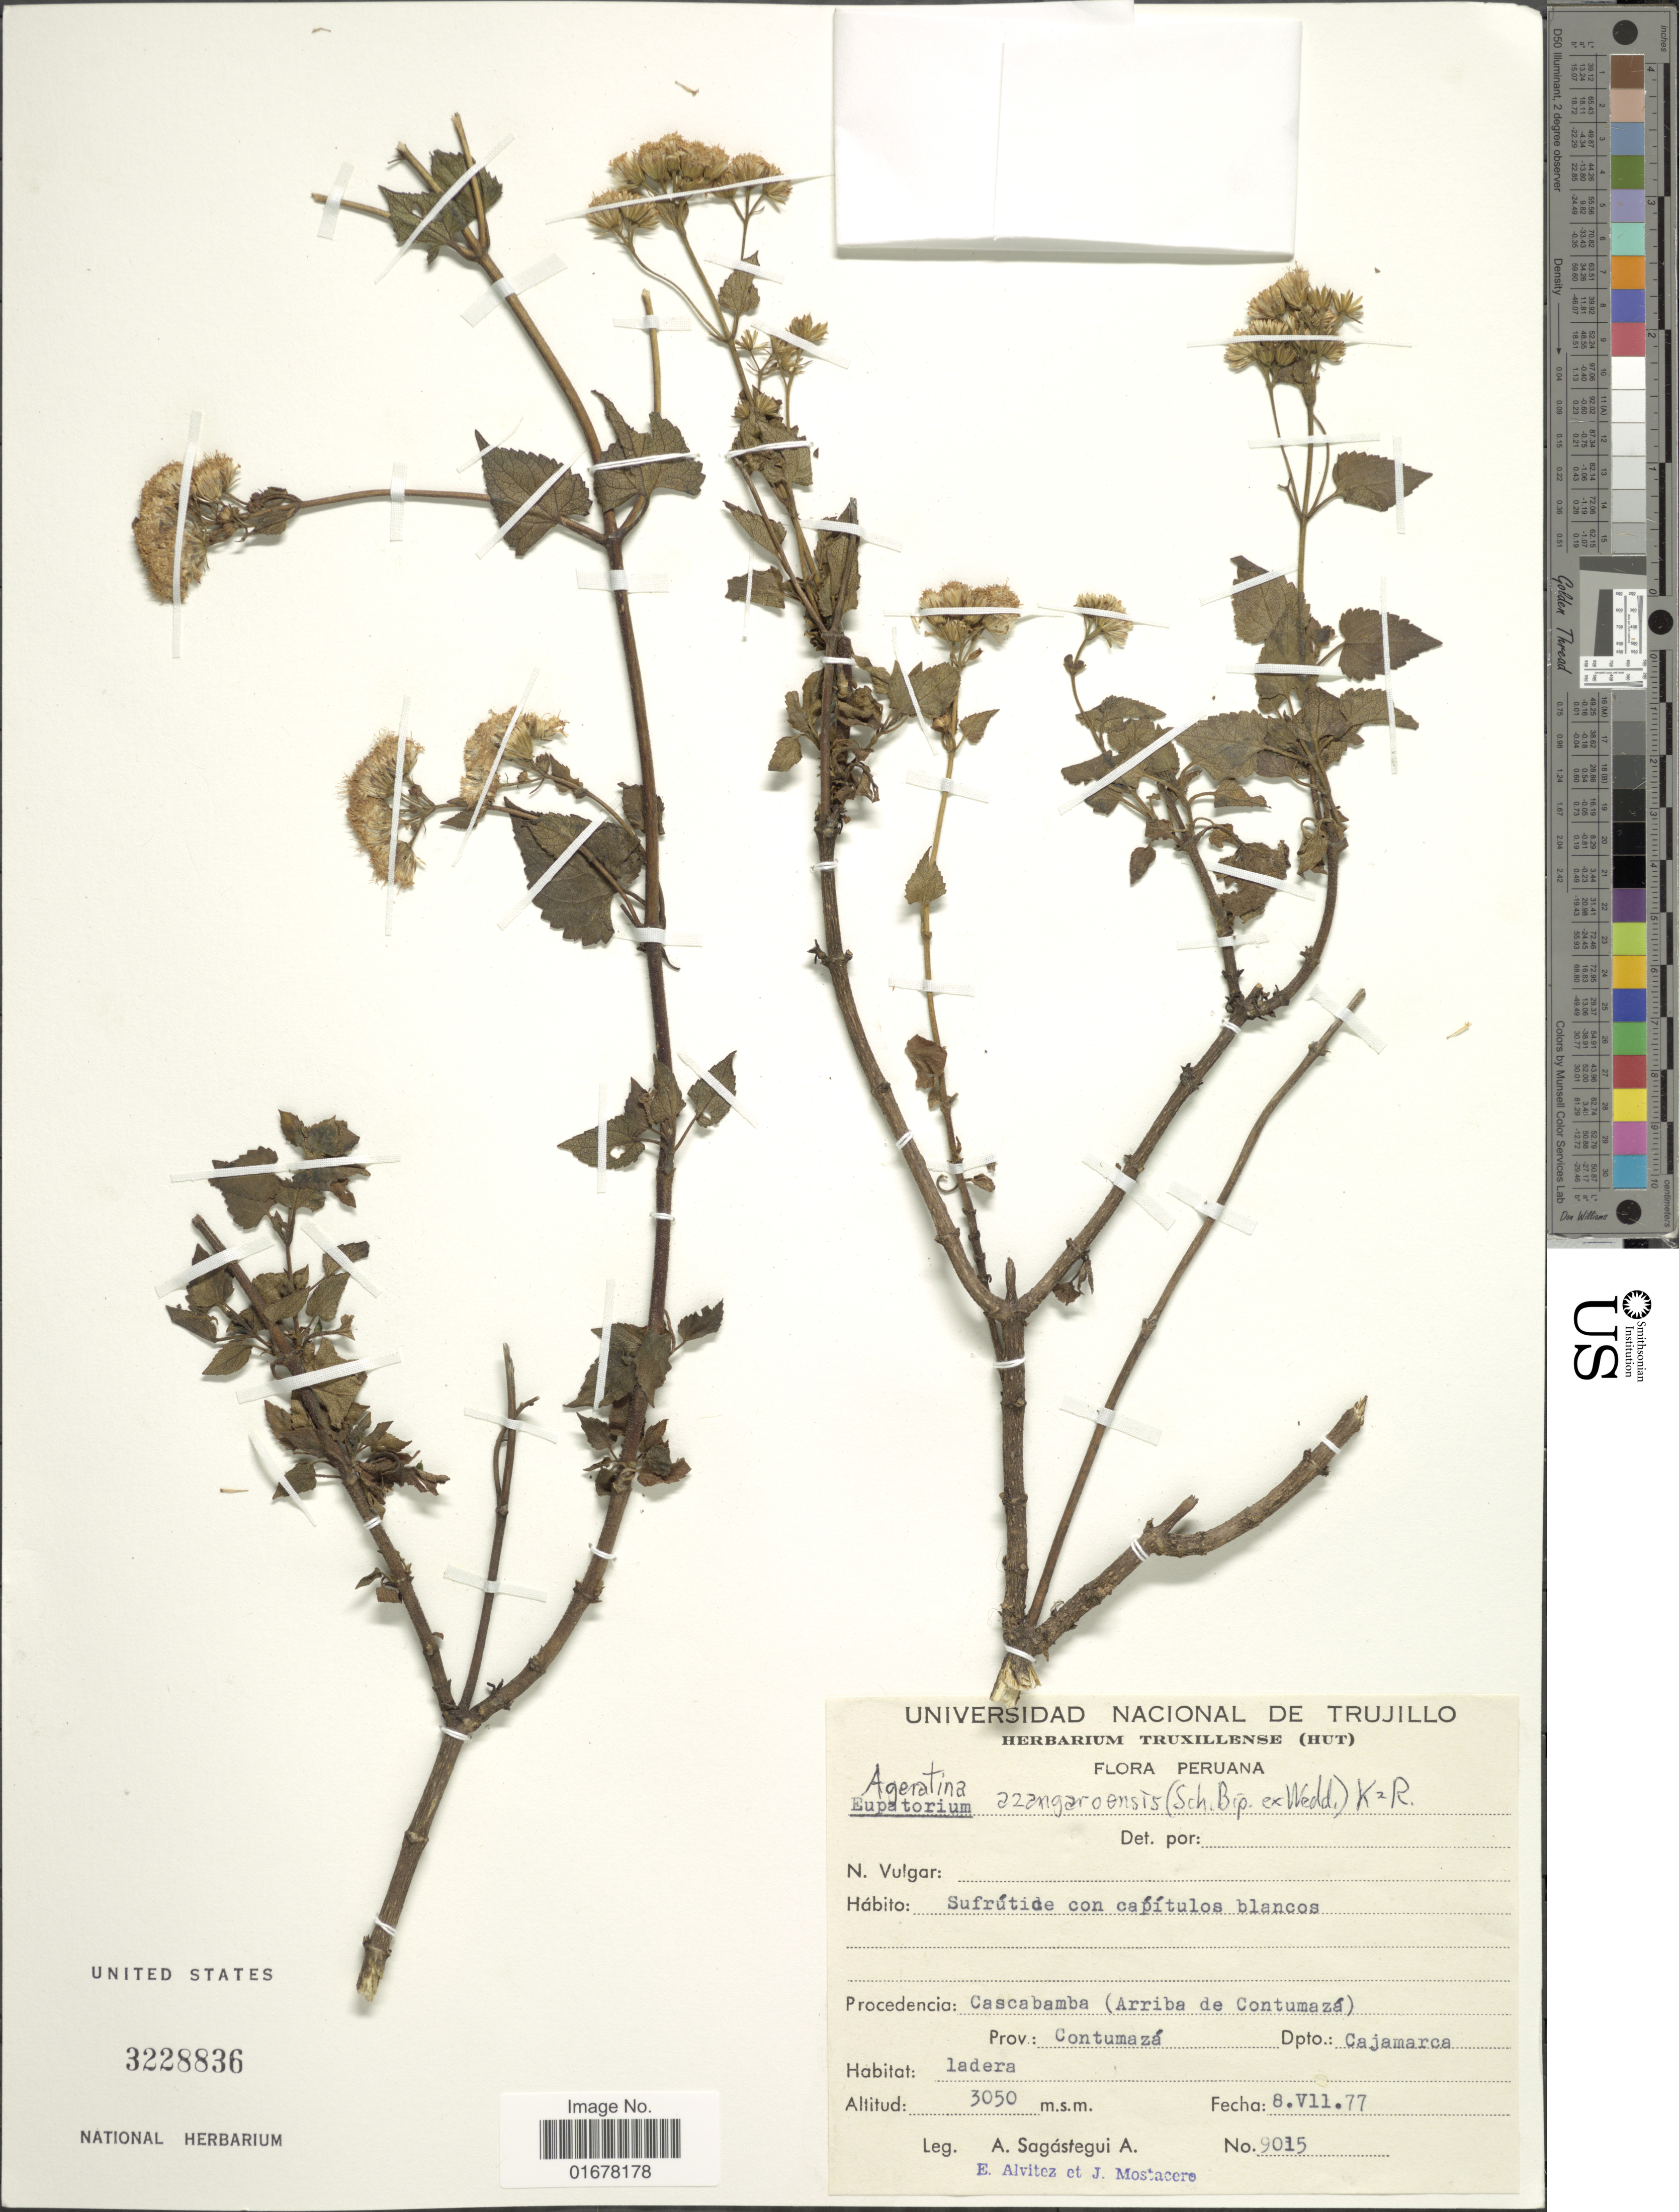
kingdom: Plantae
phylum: Tracheophyta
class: Magnoliopsida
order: Asterales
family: Asteraceae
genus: Ageratina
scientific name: Ageratina azangaroensis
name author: (Sch. Bip. ex Wedd.) R.M. King & H. Rob.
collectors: A. Sagástegui A., E. Alvitez I. & J. Mostacero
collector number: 9015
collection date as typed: Transcribed d/m/y: 8/7/77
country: Peru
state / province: Cajamarca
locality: Procendencia: Cascabamba (Arriba de Contumaza) Prov. Contuzama, Dpto.: Cajamarca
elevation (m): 3050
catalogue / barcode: US 3228836